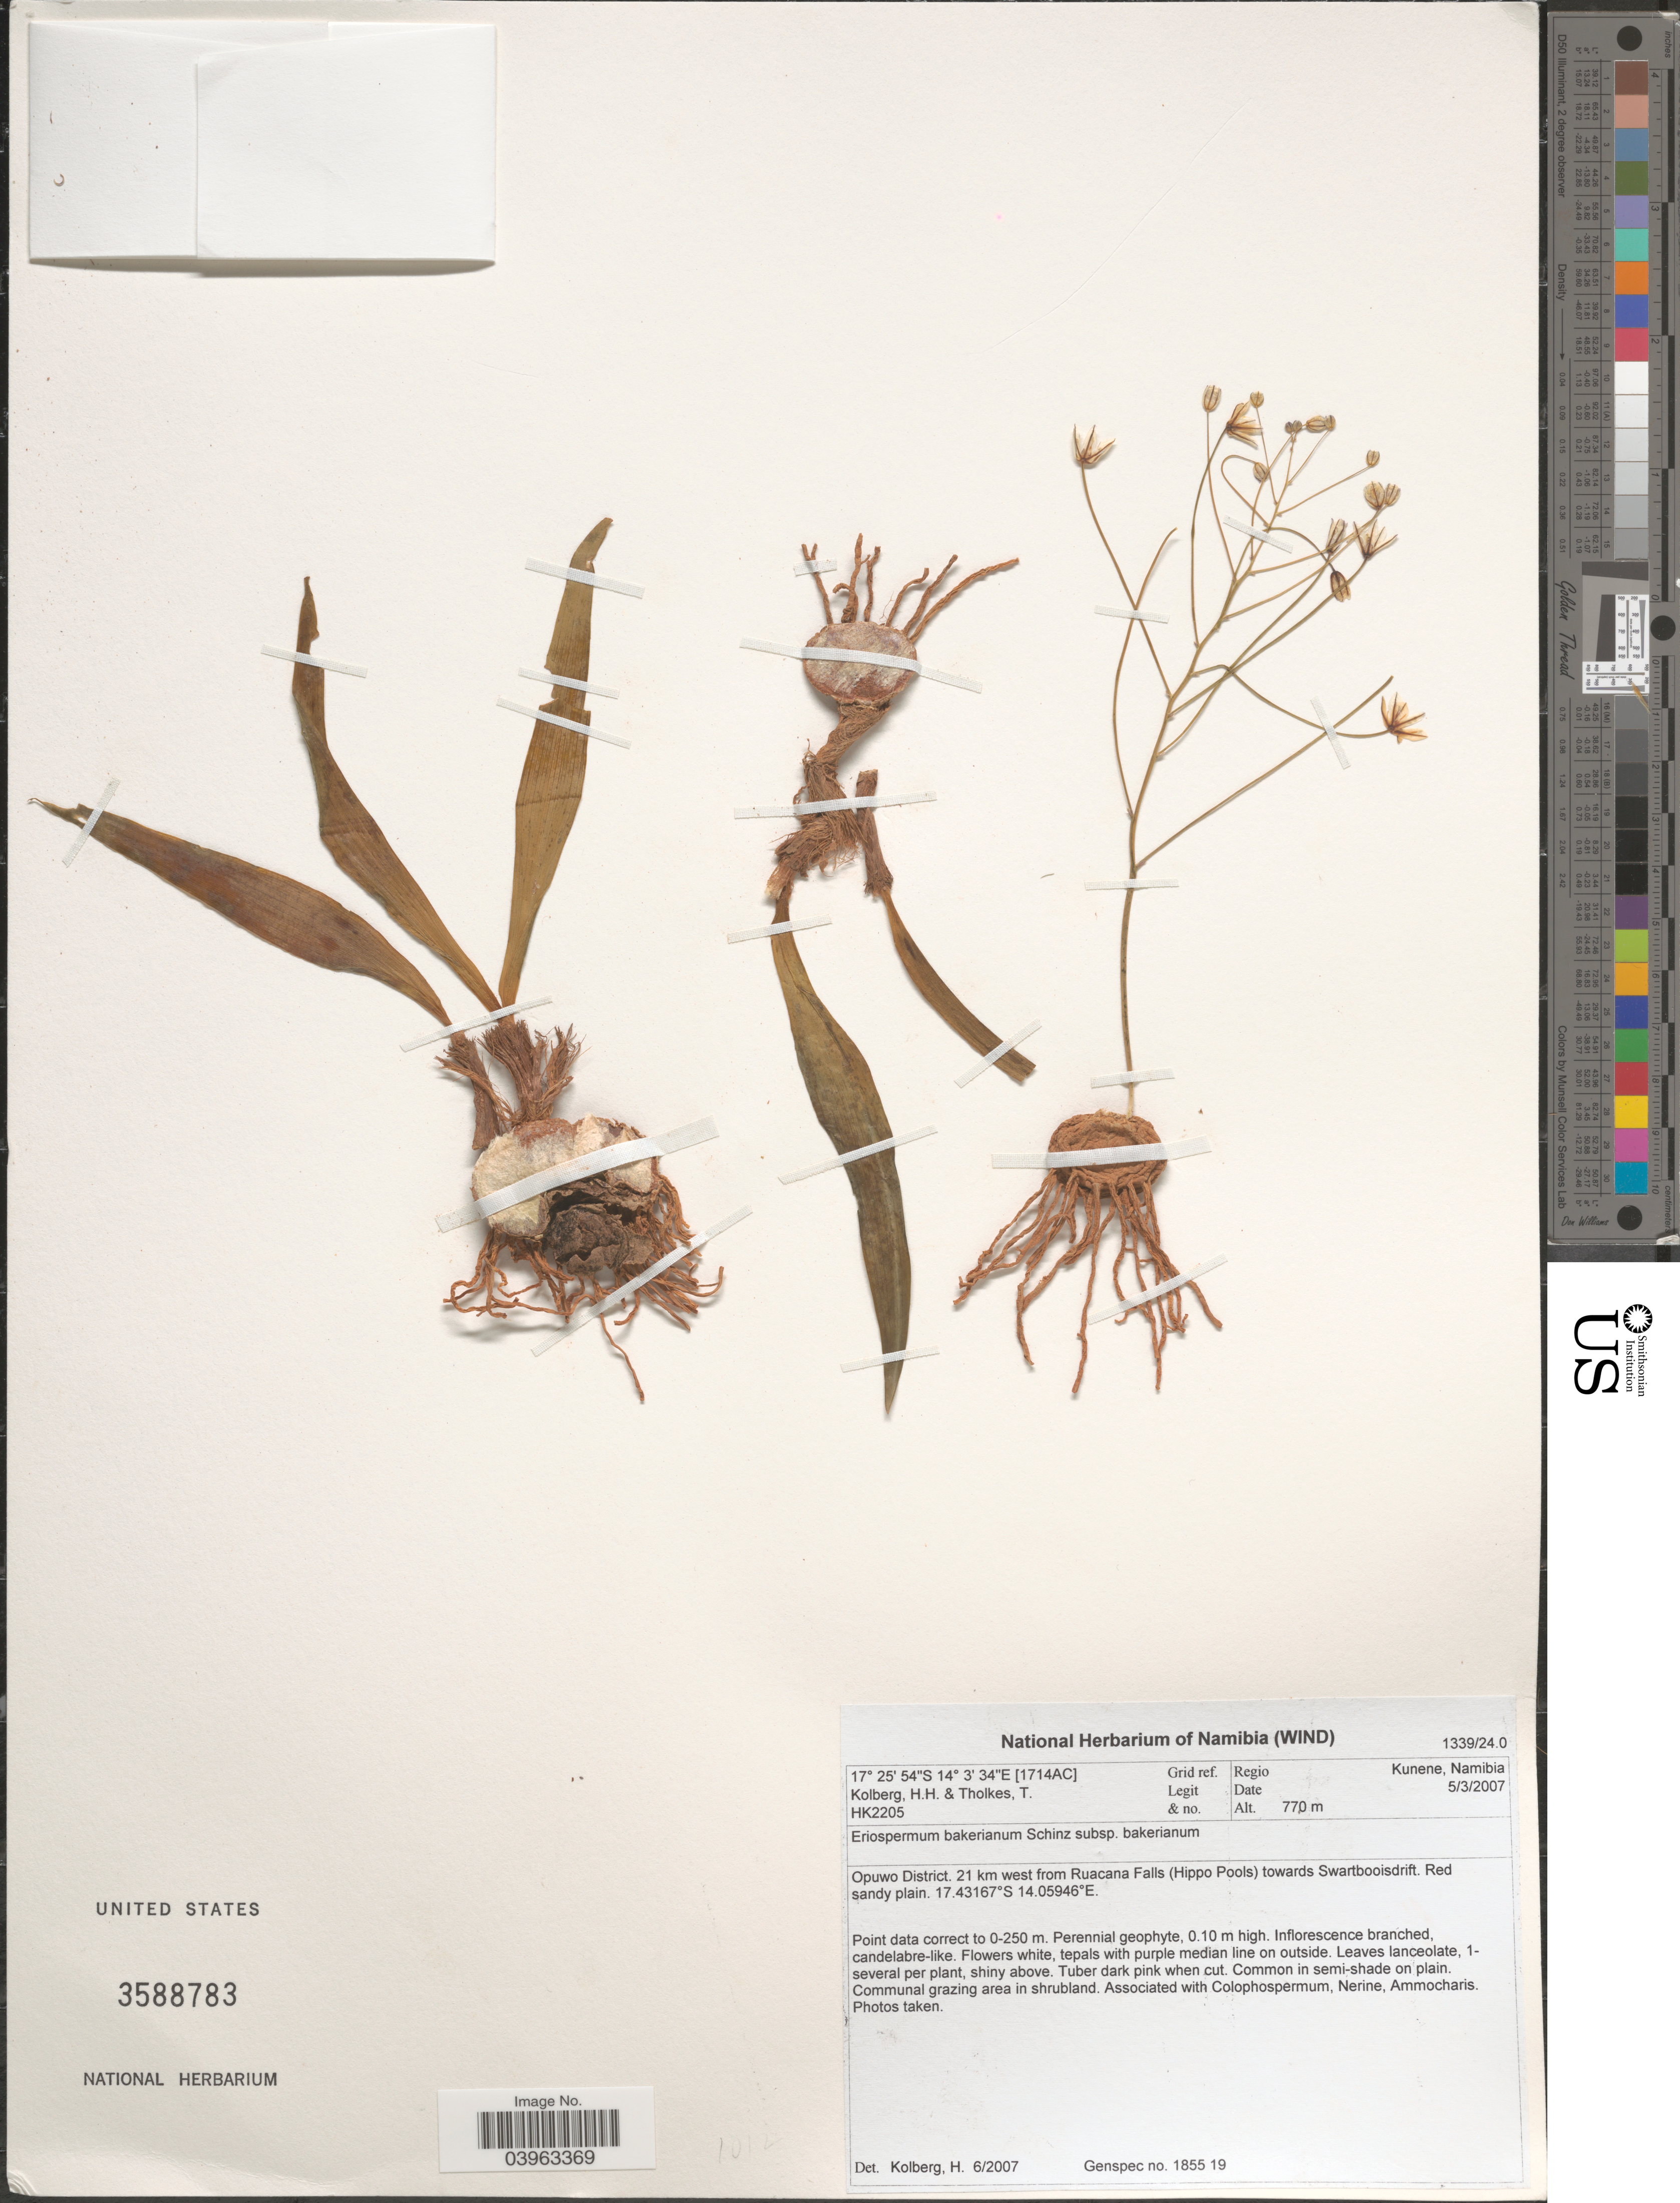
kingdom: Plantae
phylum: Tracheophyta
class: Liliopsida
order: Asparagales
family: Asparagaceae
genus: Eriospermum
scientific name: Eriospermum bakerianum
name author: Schinz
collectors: H. H. Kolberg & T. Tholkes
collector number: HK2205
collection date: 2007-03-05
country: Namibia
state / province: Kunene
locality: Grid ref. [1714AC]. Regio Kunene. Opuwo District. 21 km west from Ruacana Falls (Hippo Pools) towards Swartbooisdrift. Red sandy plain.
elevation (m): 770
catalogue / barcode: US 3588783